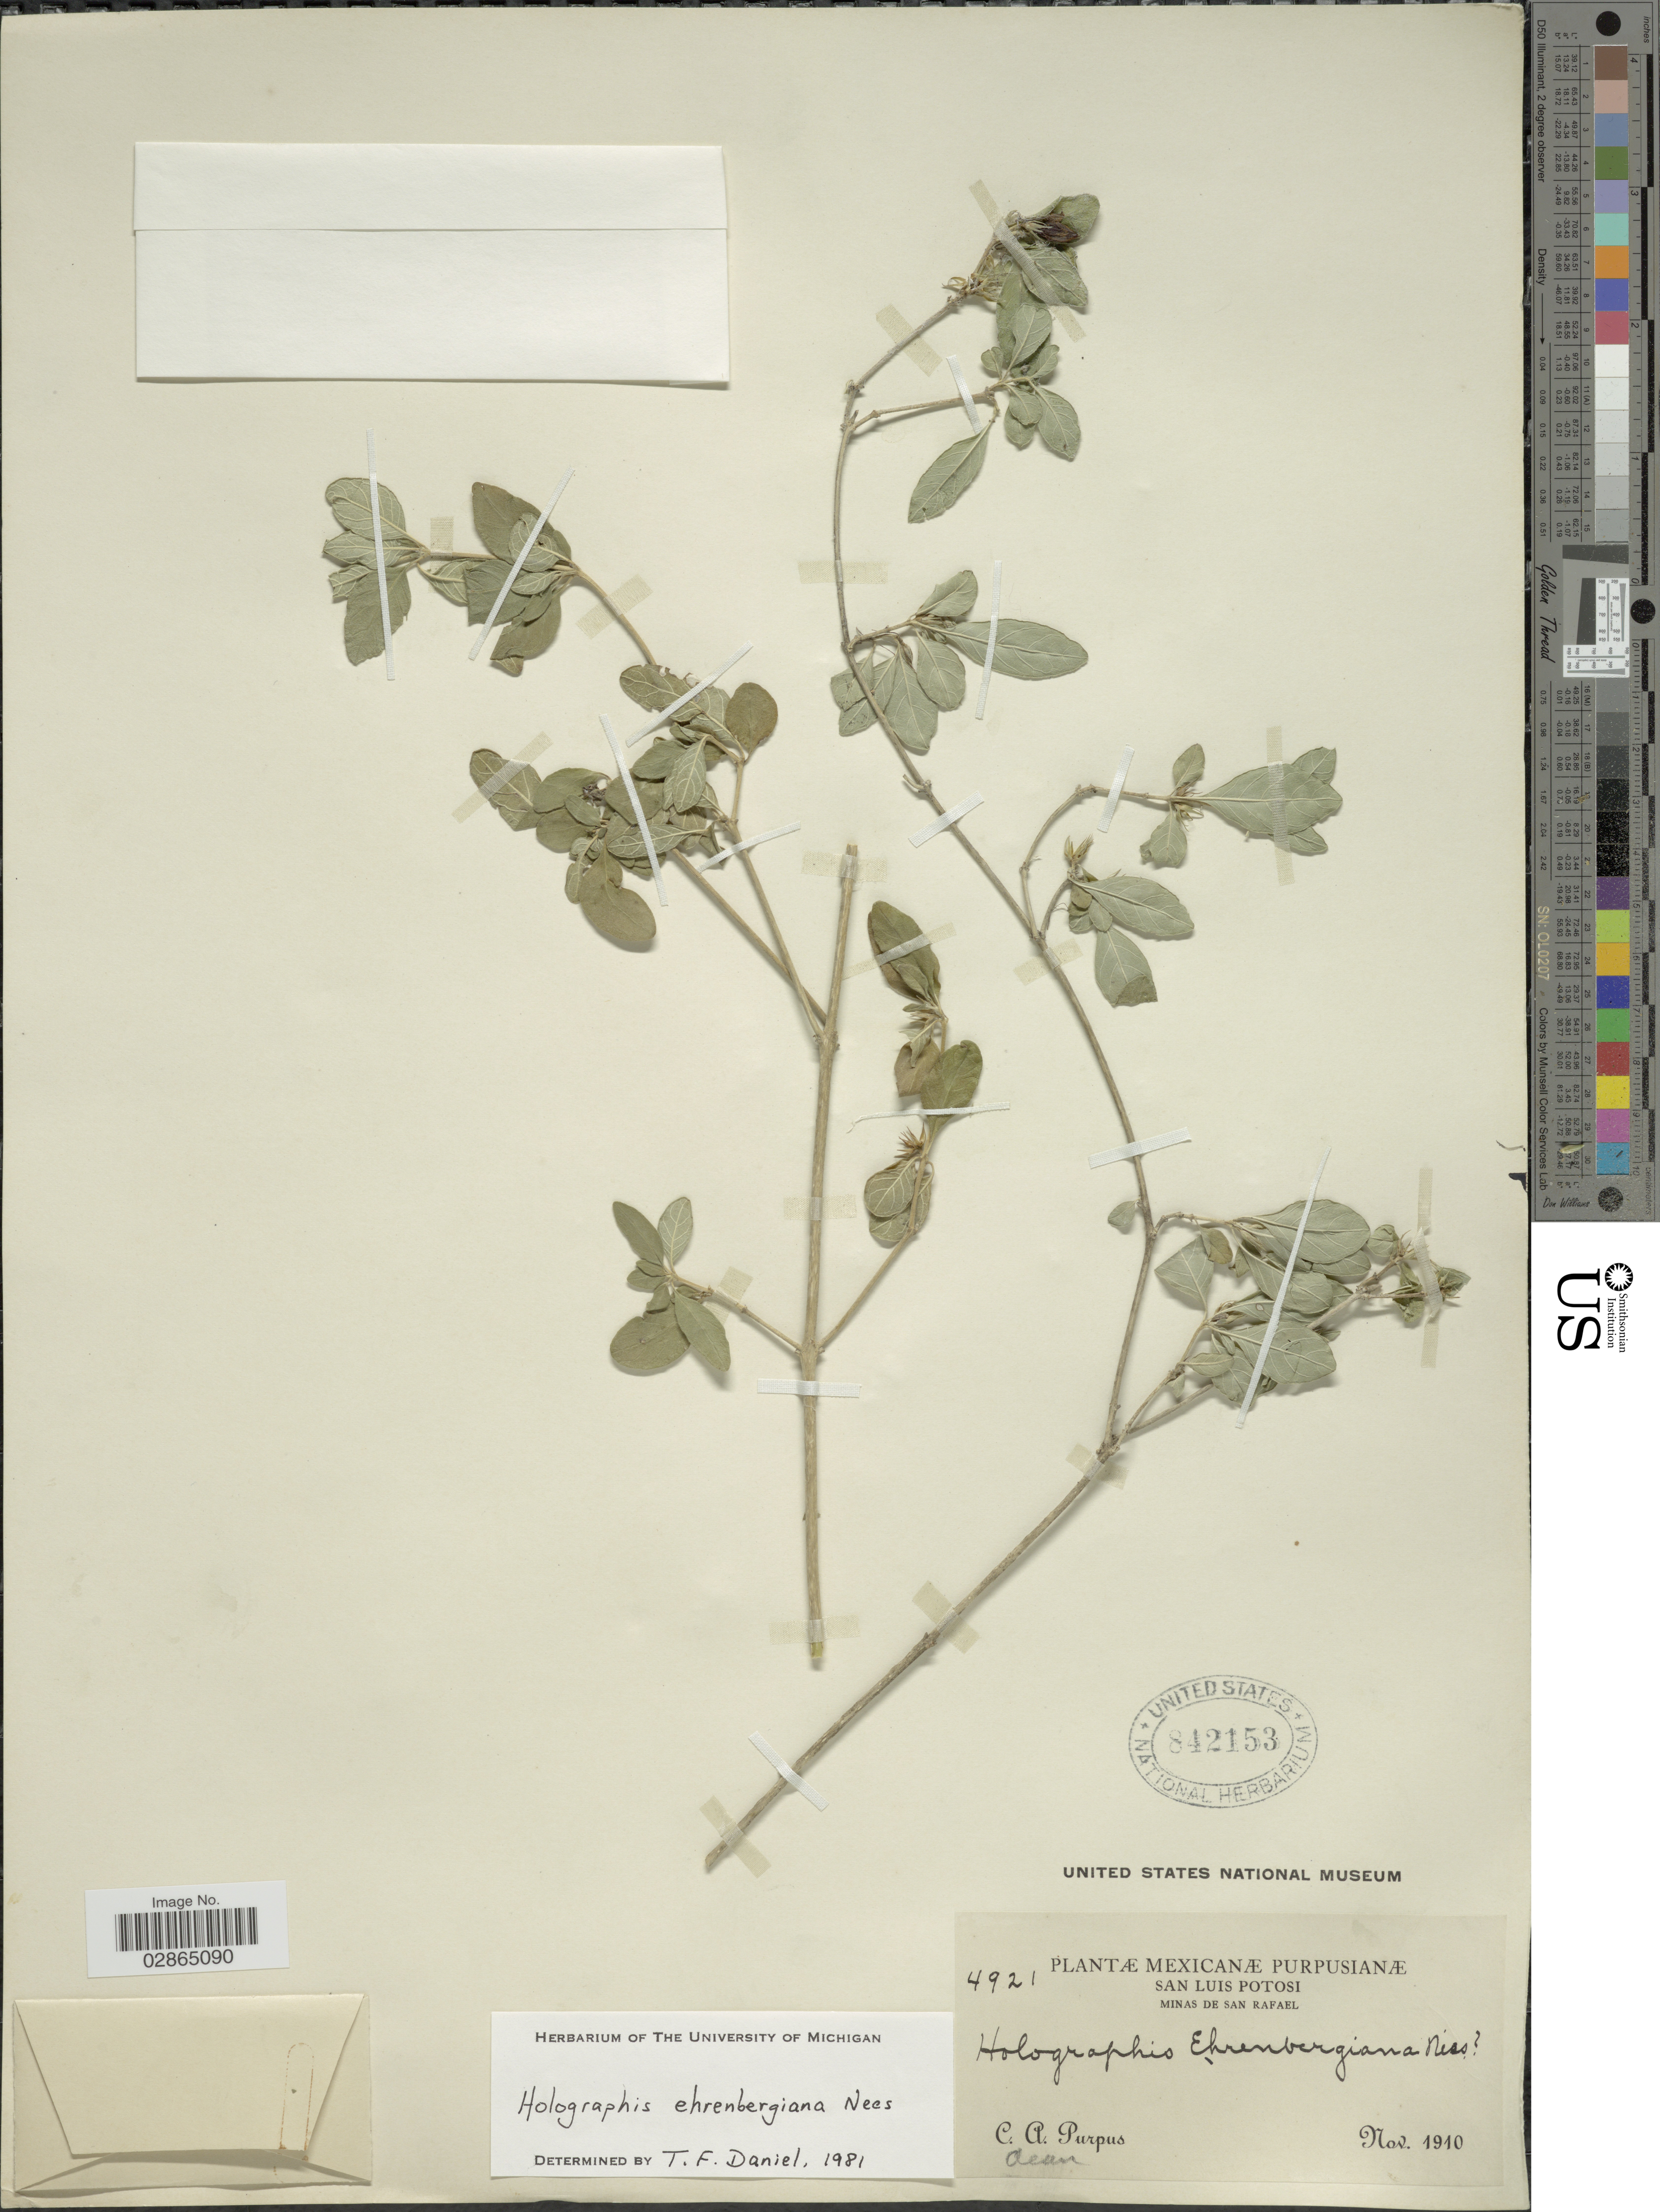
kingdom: Plantae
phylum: Tracheophyta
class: Magnoliopsida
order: Lamiales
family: Acanthaceae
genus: Holographis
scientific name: Holographis ehrenbergiana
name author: Nees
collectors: C. A. Purpus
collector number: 4921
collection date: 1910-11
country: Mexico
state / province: San Luis Potosí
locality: Minas de San Rafael.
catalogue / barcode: US 842153